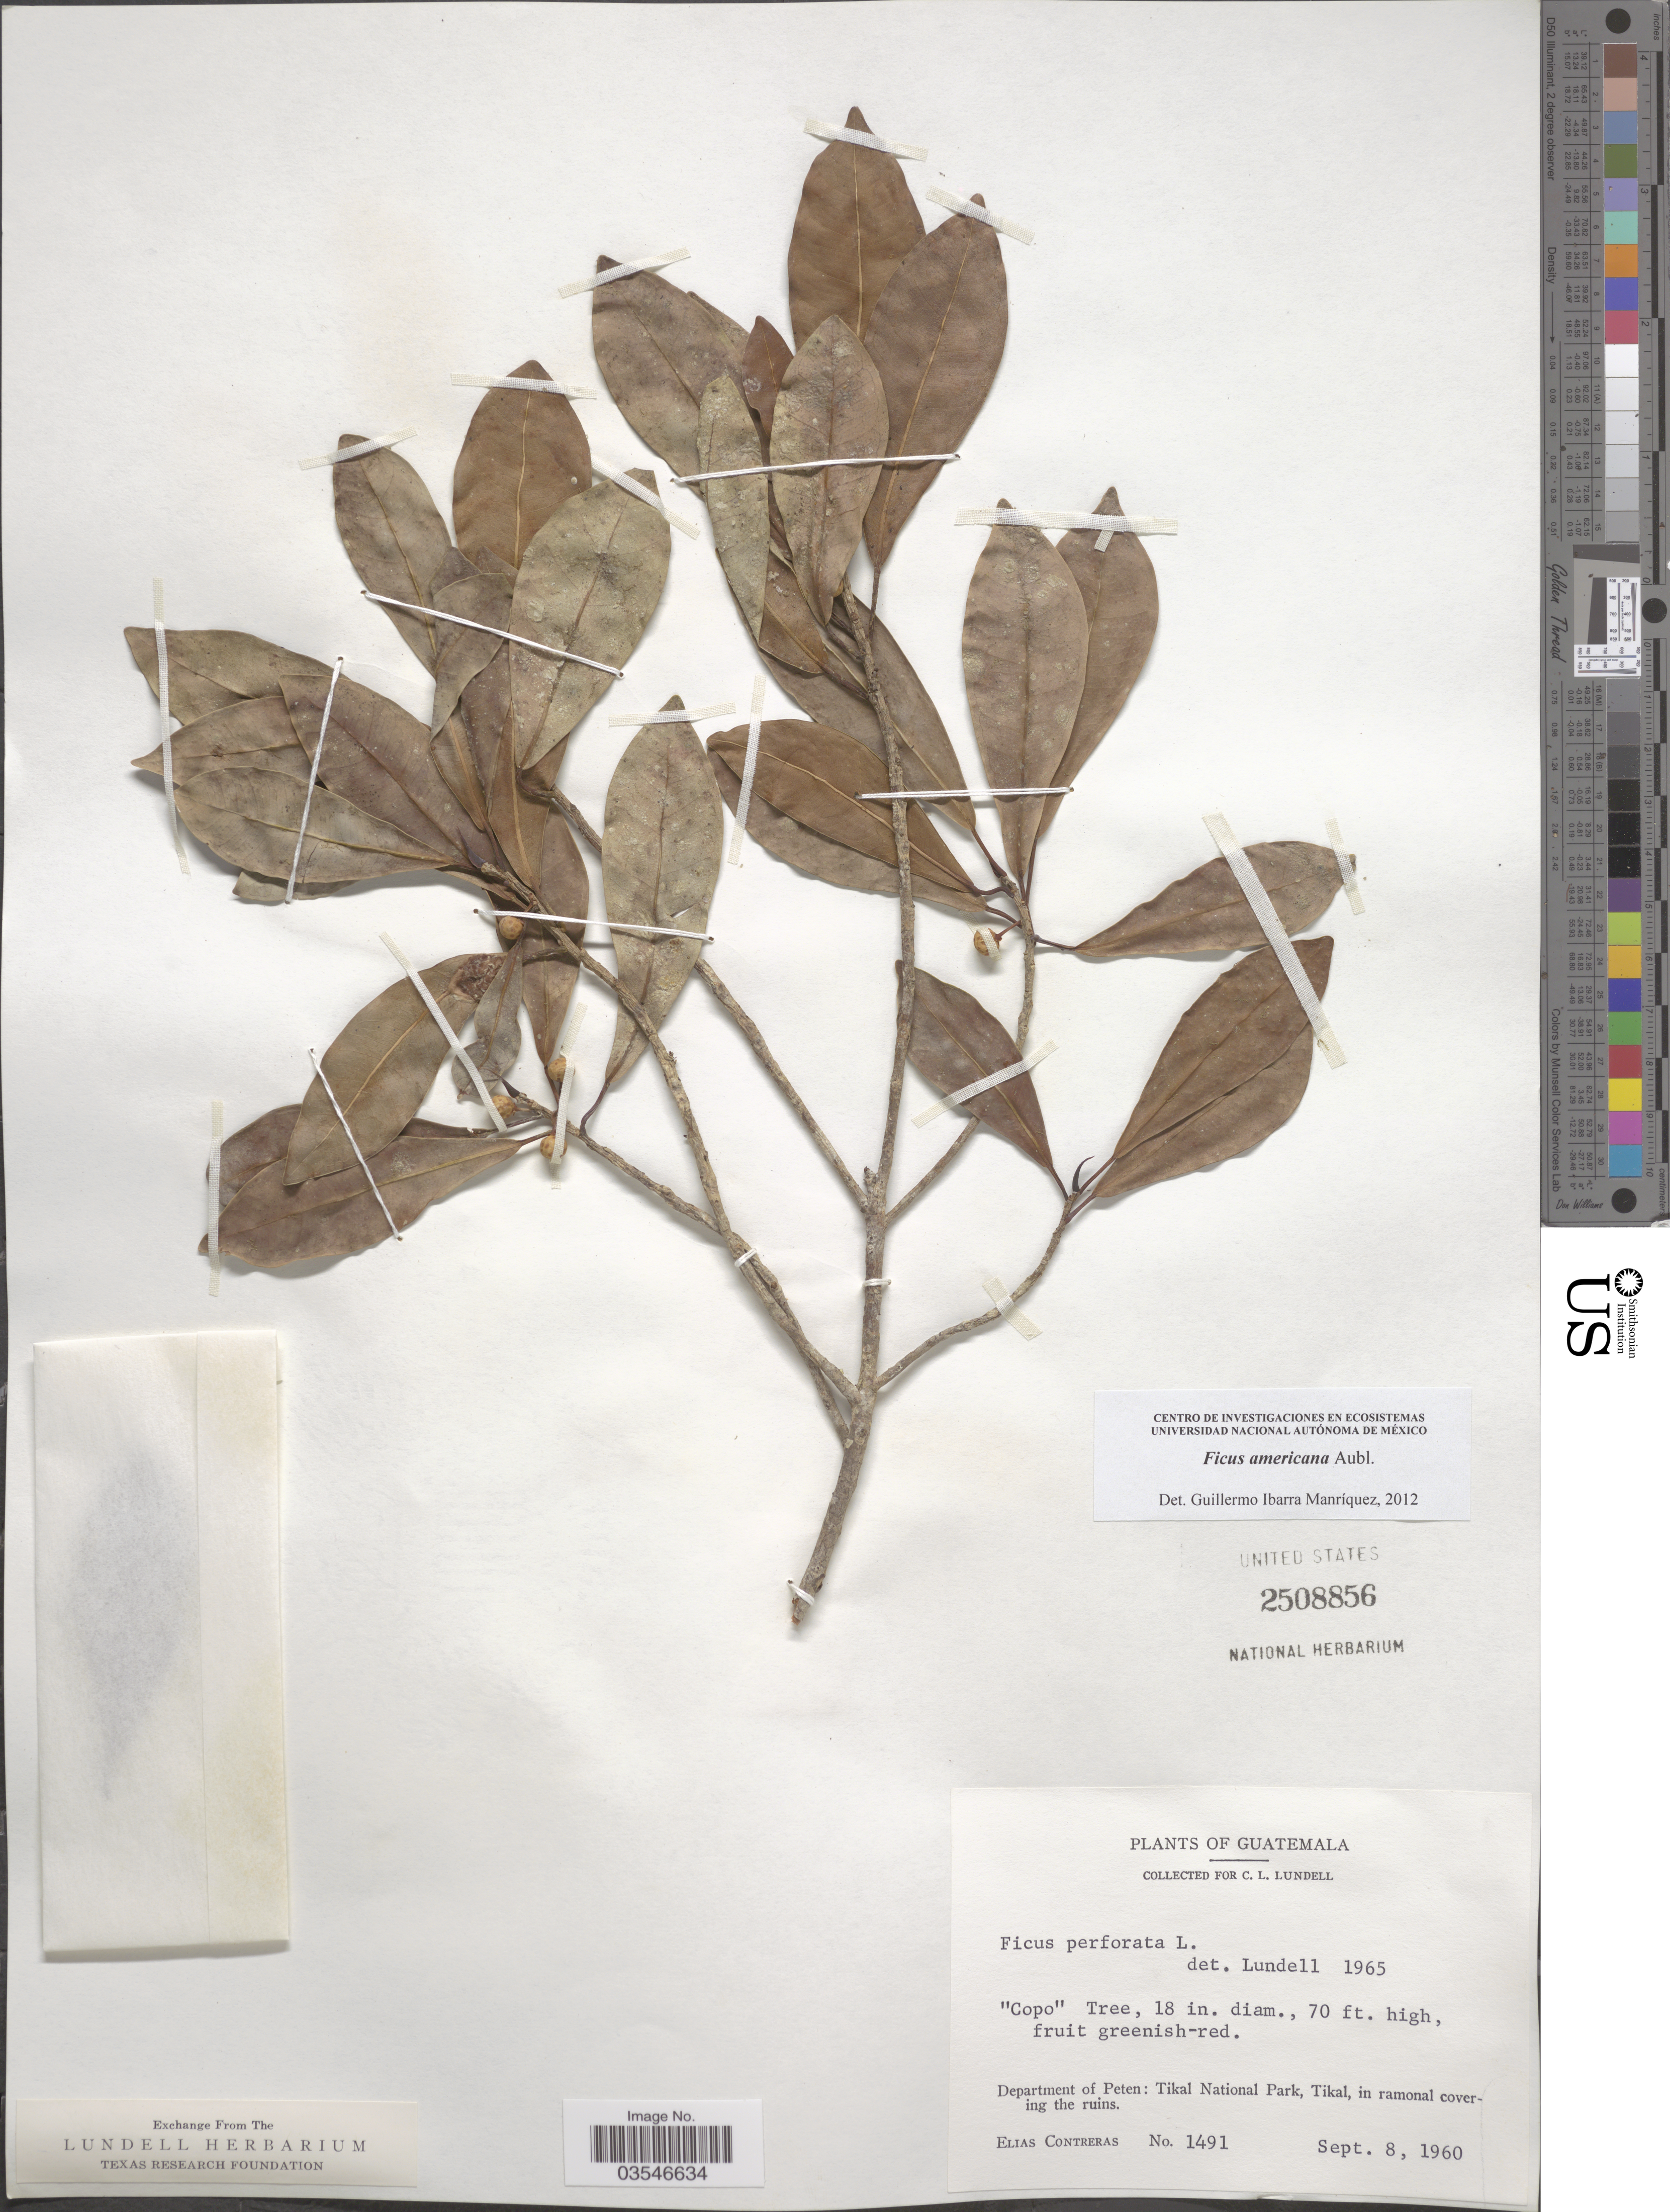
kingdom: Plantae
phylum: Tracheophyta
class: Magnoliopsida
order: Rosales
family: Moraceae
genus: Ficus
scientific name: Ficus americana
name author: Aubl.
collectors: E. Contreras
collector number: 1491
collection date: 1960-09-08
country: Guatemala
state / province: El Peten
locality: Department of Peten: Tikal National Park, Tikal.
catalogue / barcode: US 2508856